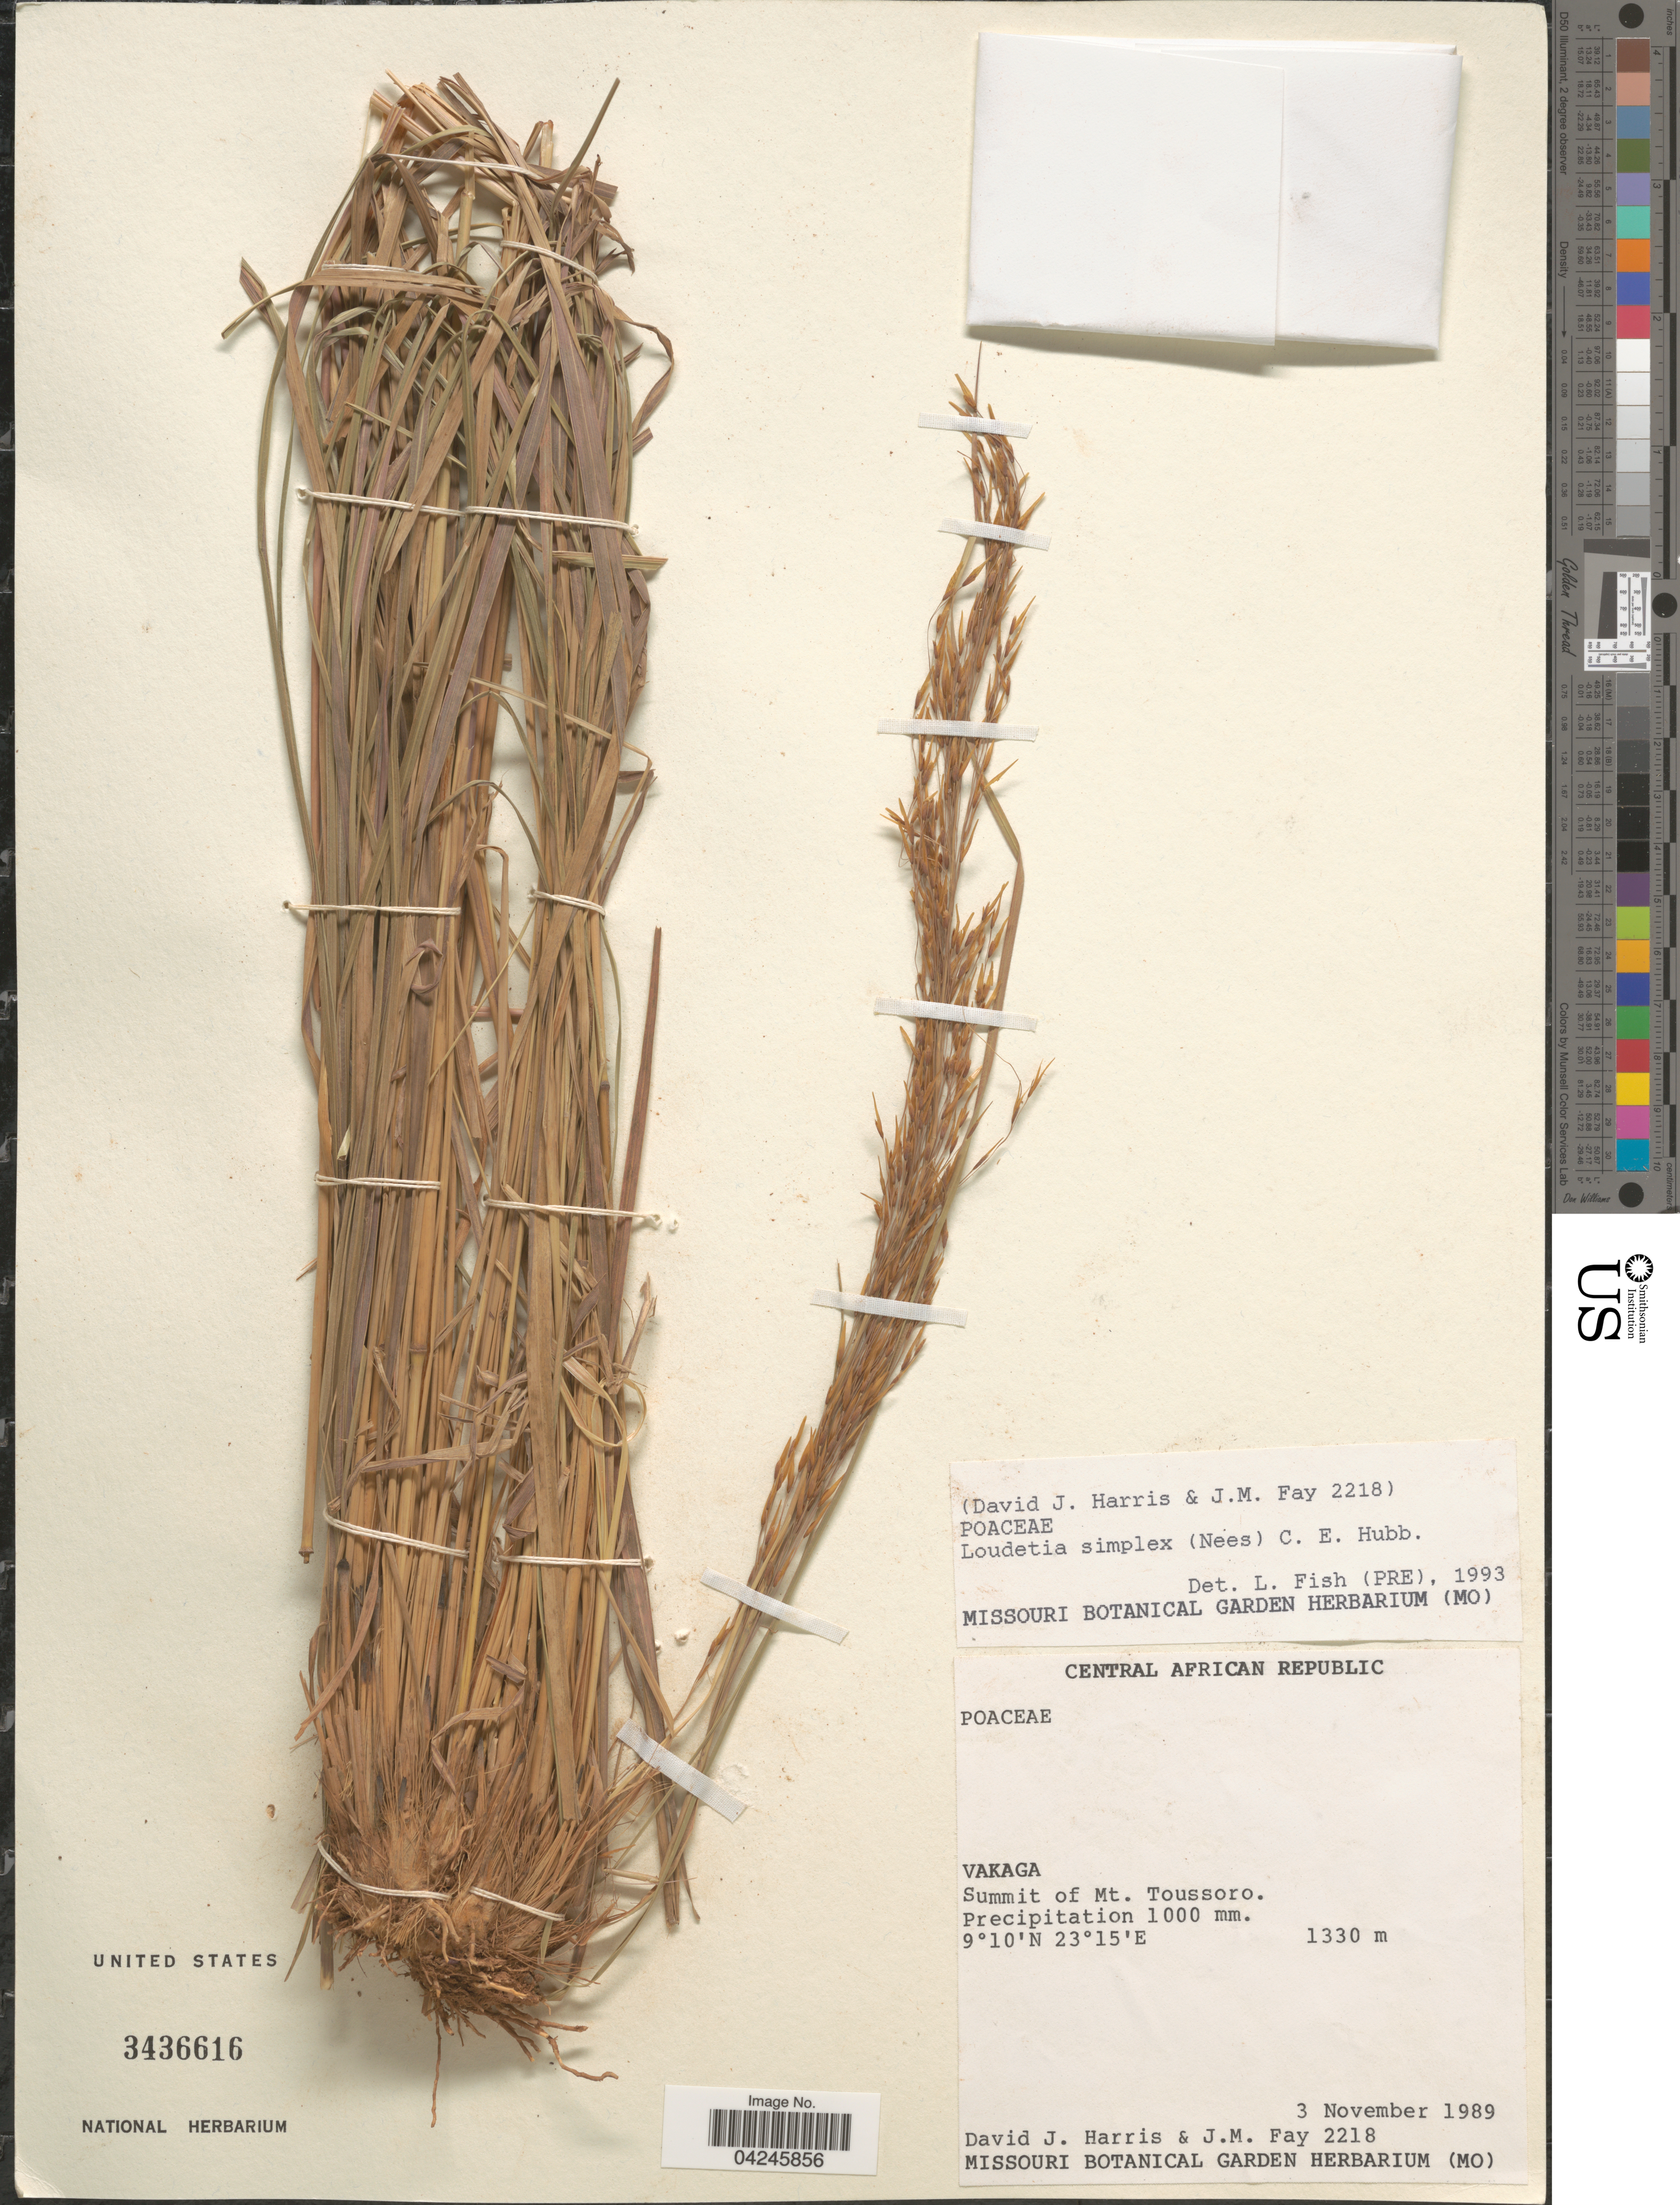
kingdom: Plantae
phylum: Tracheophyta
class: Liliopsida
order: Poales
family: Poaceae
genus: Loudetia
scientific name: Loudetia simplex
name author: (Nees) C.E. Hubb.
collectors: D. J. Harris & J. M. Fay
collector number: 2218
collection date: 1989-11-03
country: Central African Republic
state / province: Vakaga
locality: Summit of Mt. Toussoro. Precipitation 1000 mm.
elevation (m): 1330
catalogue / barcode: US 3436616